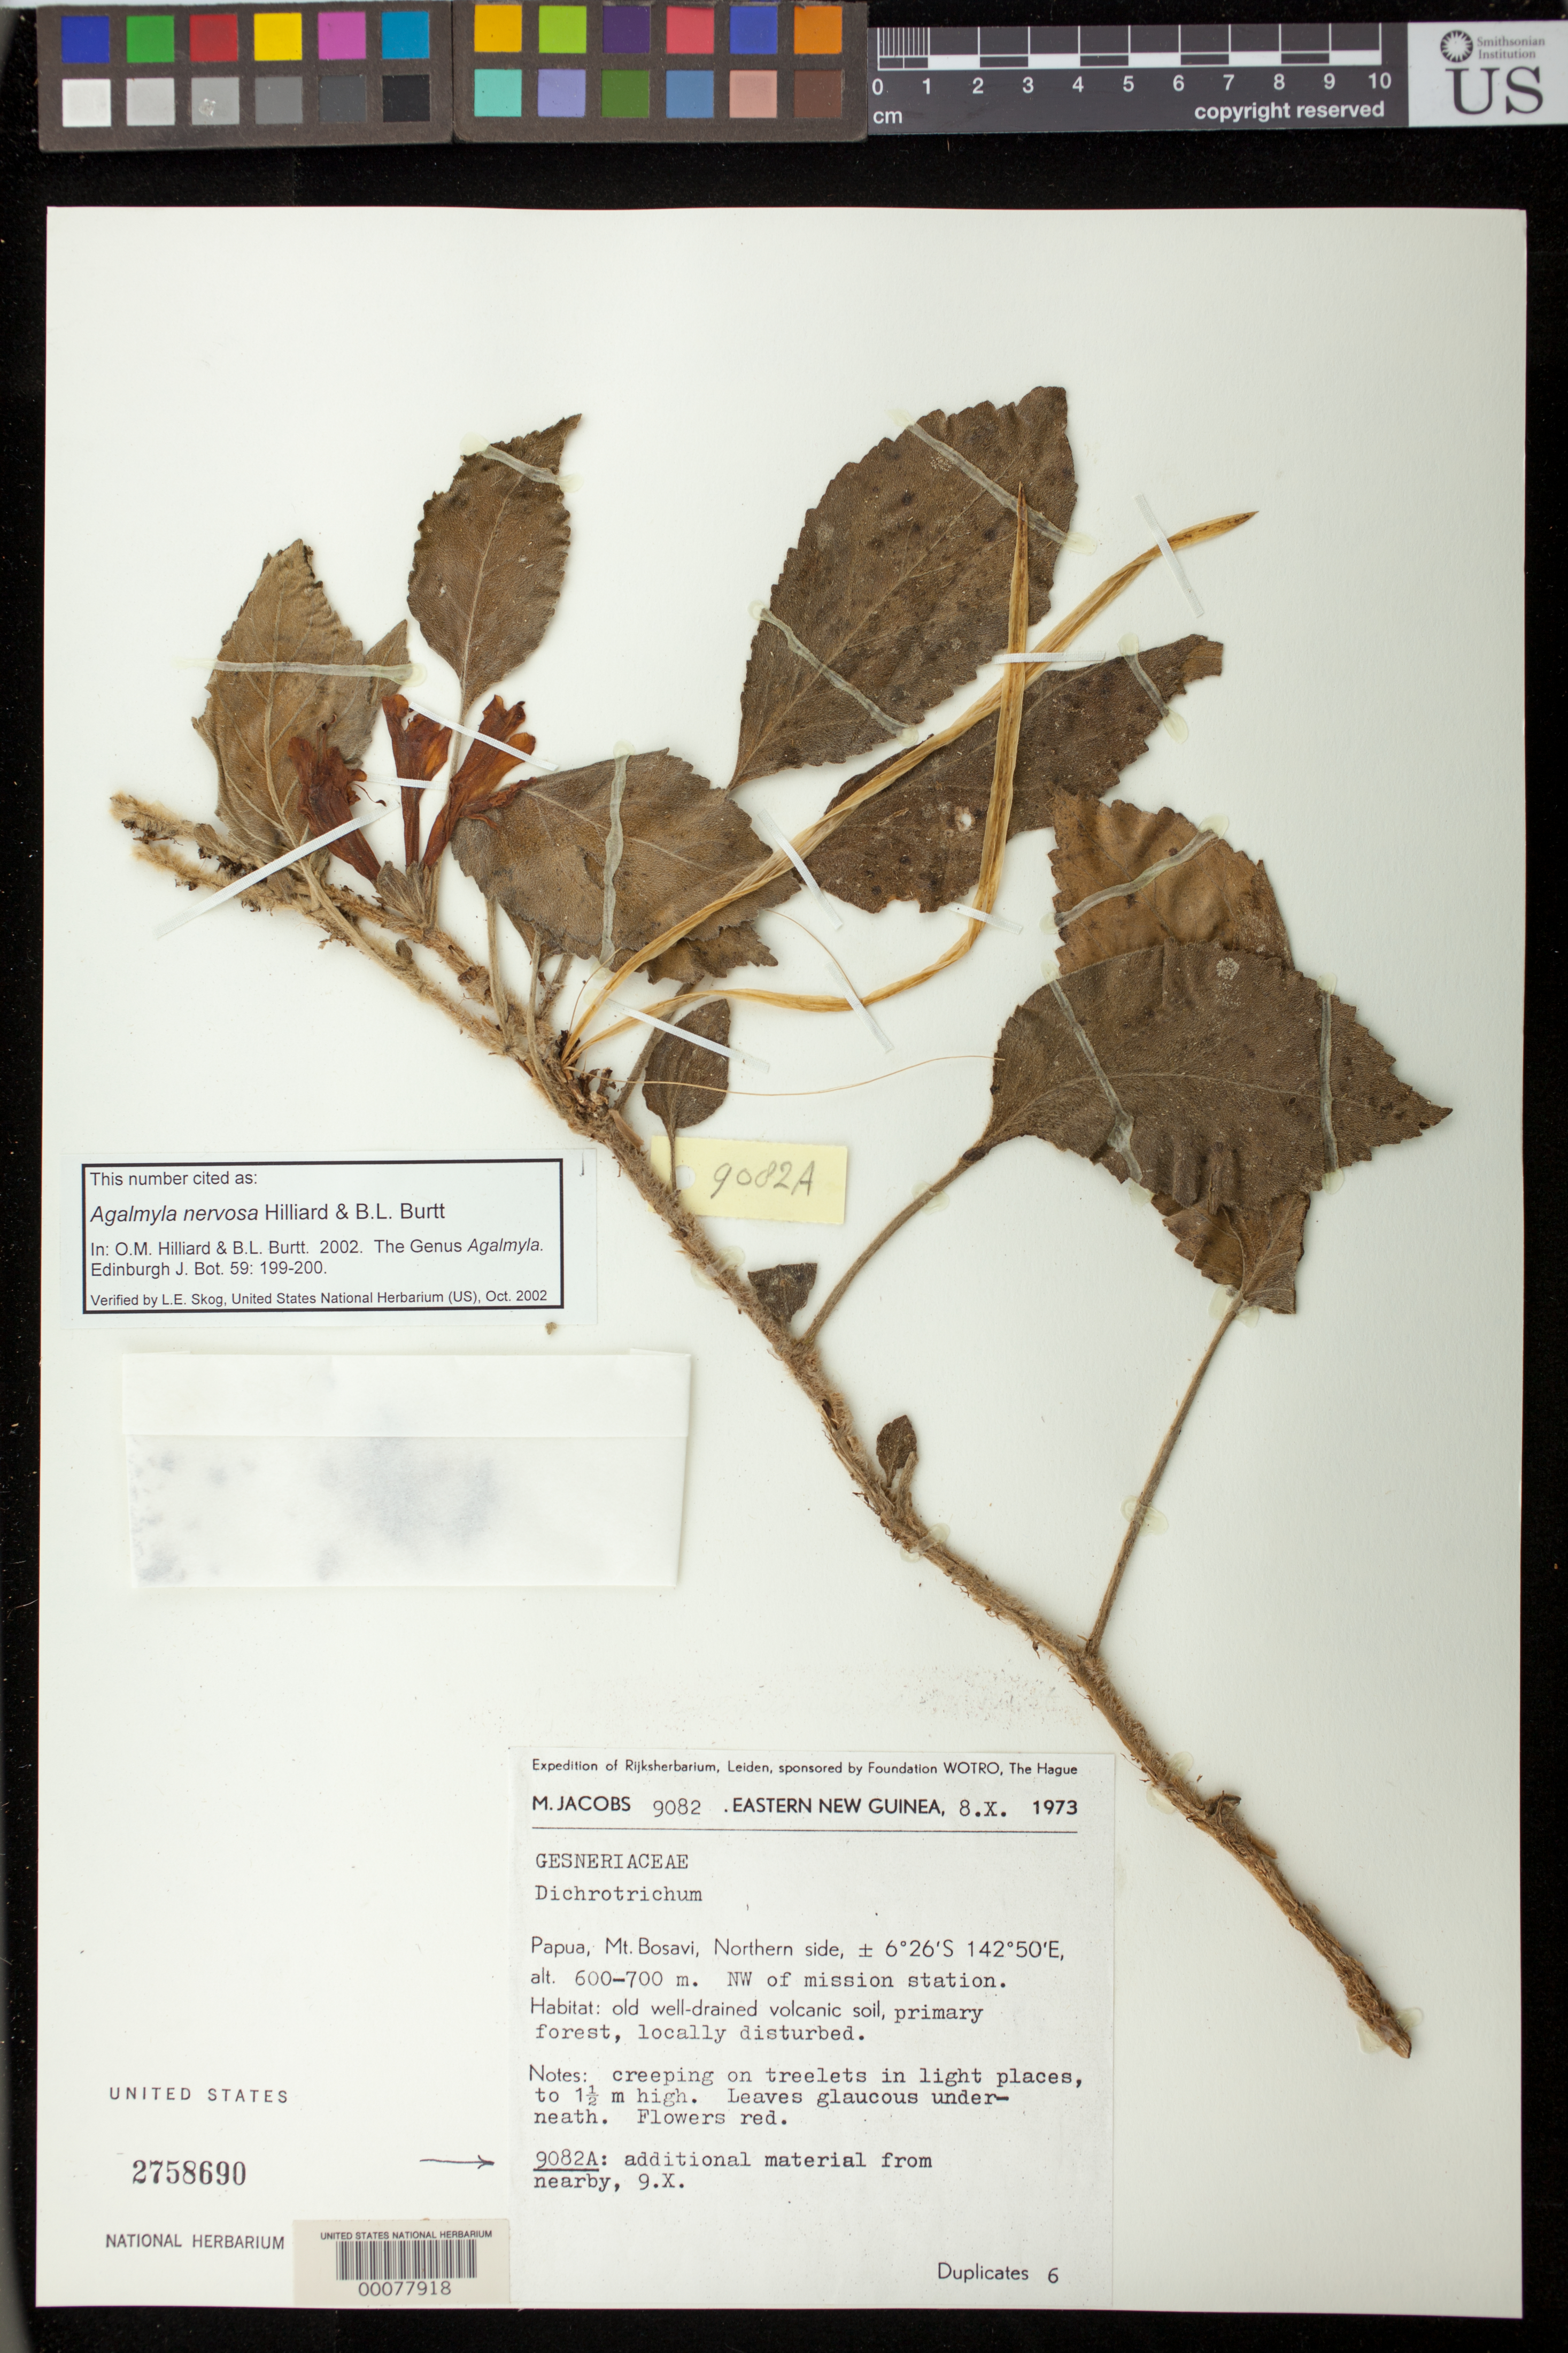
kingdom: Plantae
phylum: Tracheophyta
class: Magnoliopsida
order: Lamiales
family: Gesneriaceae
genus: Agalmyla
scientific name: Agalmyla nervosa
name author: Hilliard & B.L. Burtt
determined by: Hilliard, O. M.; Burtt, B. L.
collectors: M. Jacobs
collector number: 9082 A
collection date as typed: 09 Oct 1973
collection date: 1973-10-09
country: Papua New Guinea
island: New Guinea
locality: Eastern New Guinea, Papua, Mt. Bosavi, Northern side, NW of mission station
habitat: Old well-drained volcanic soil, primary forest, locally disturbed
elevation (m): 600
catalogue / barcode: US 2758690